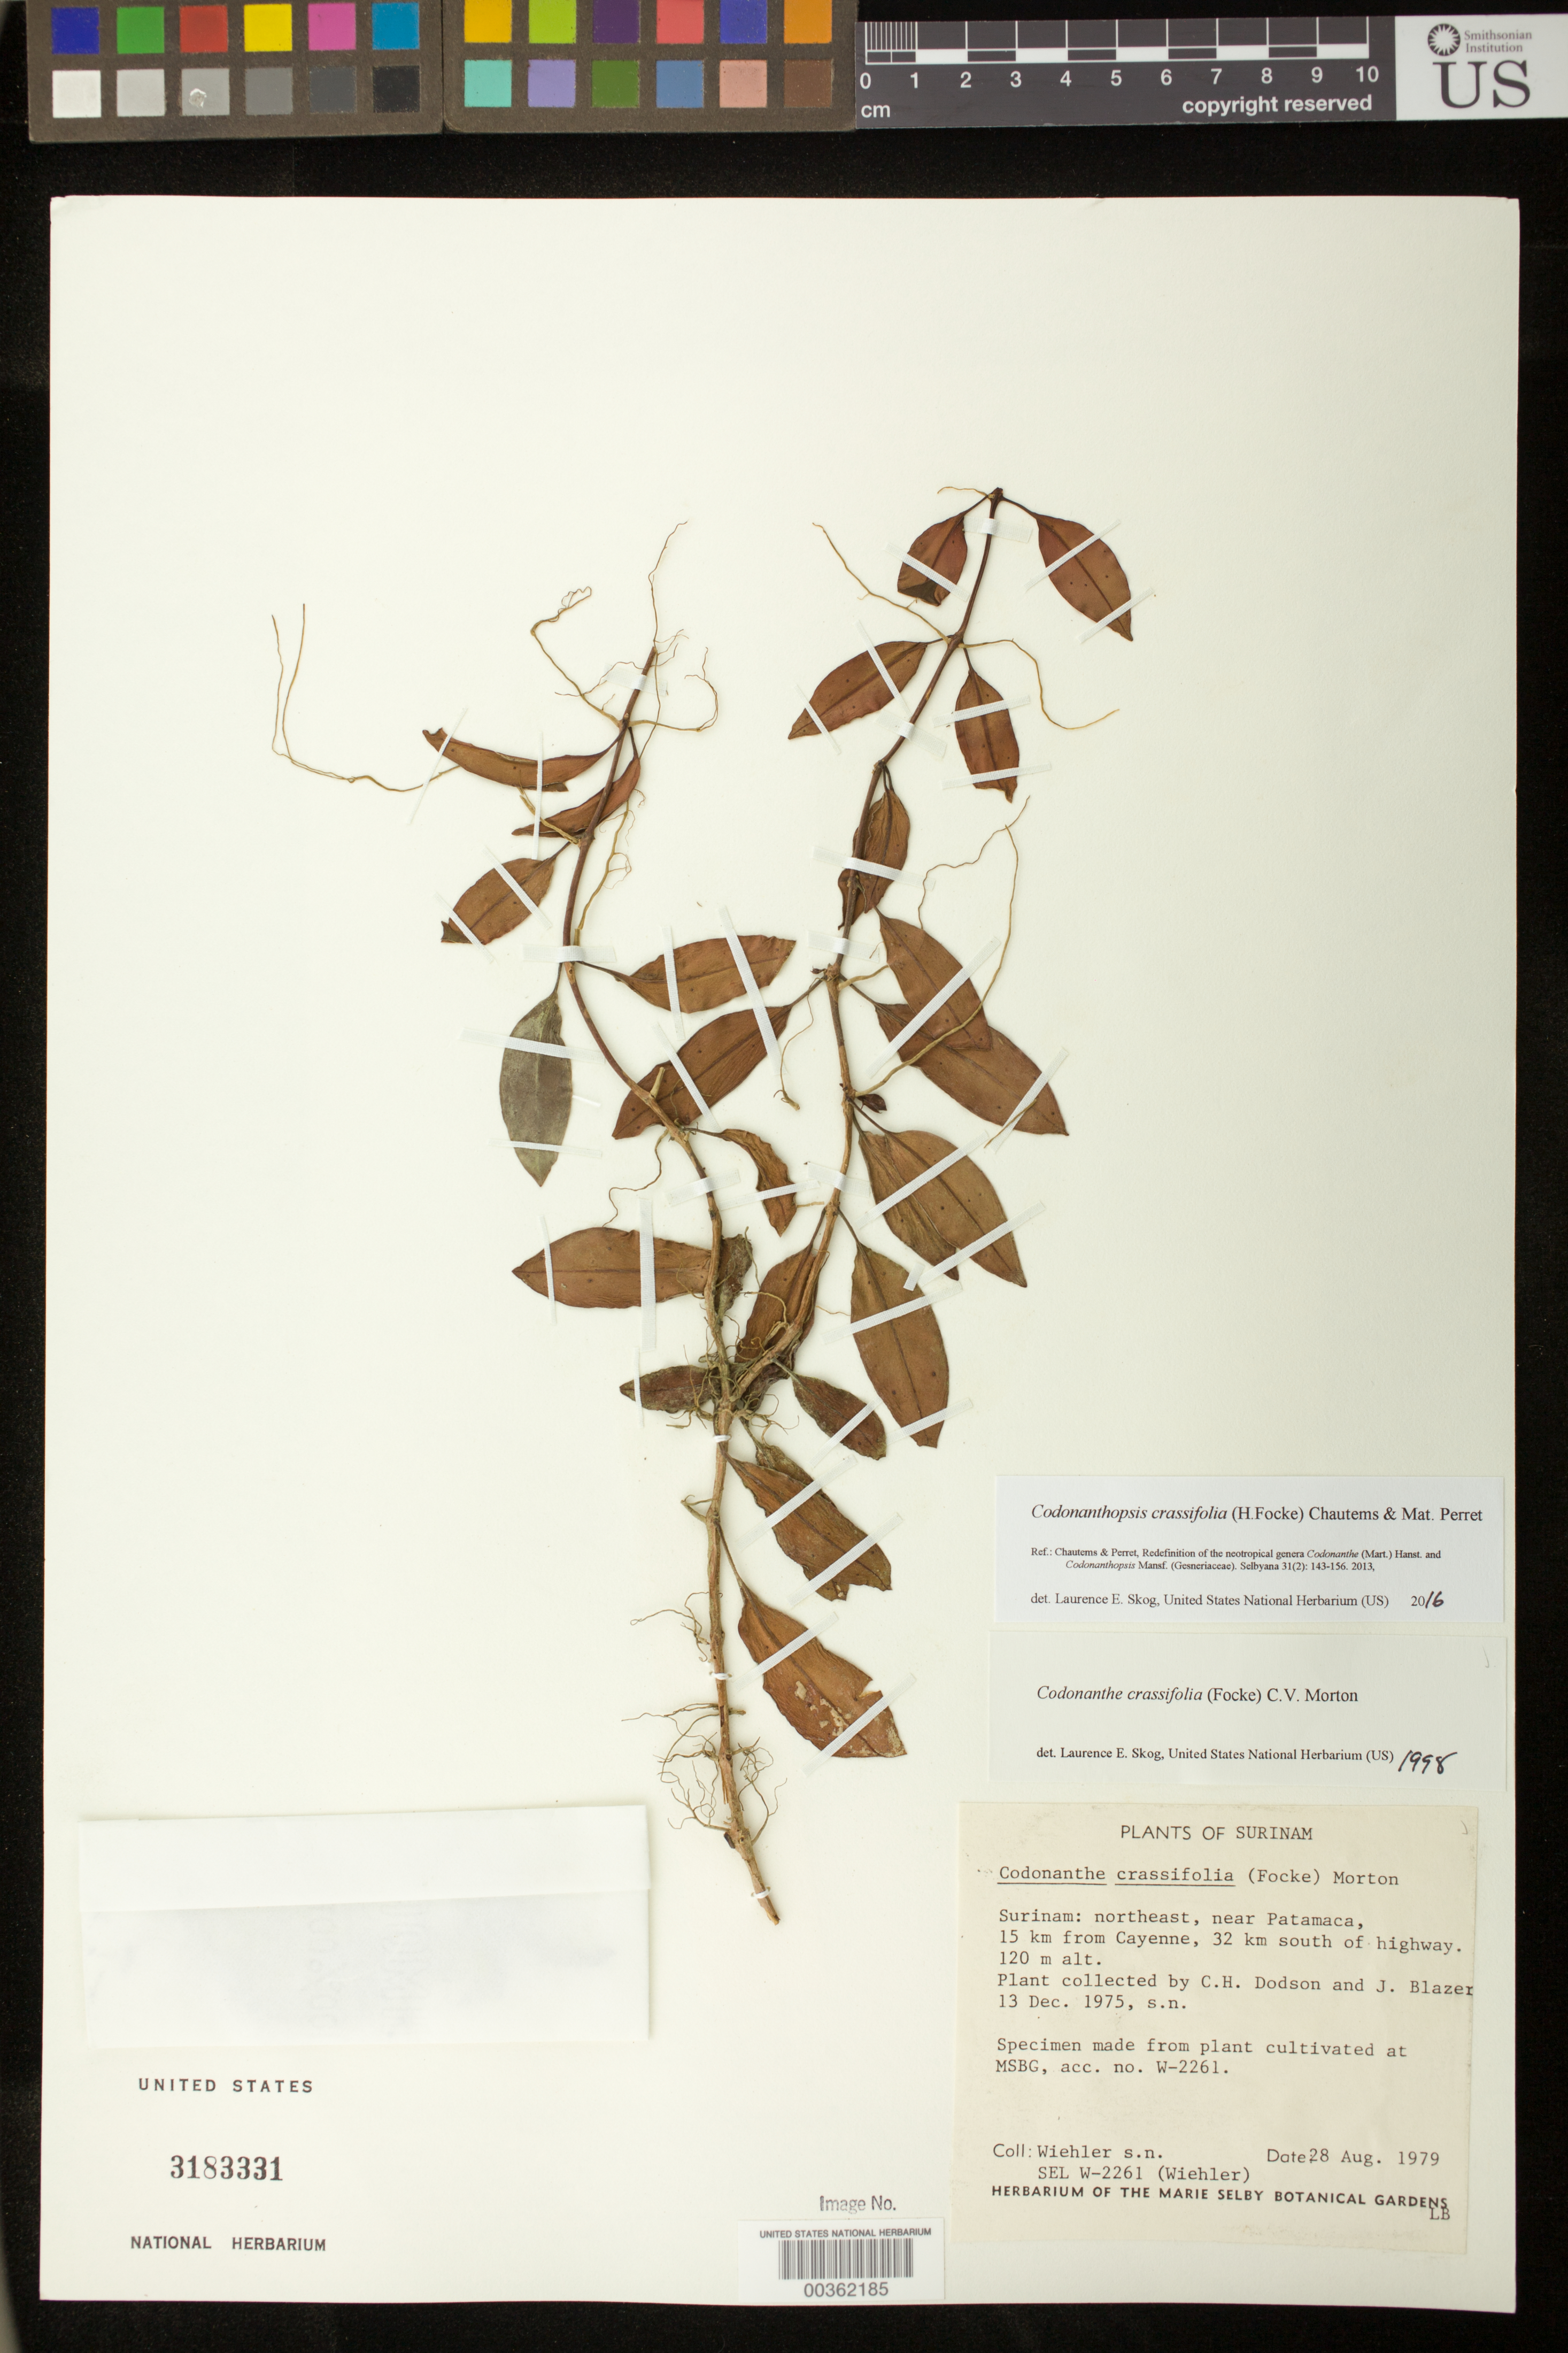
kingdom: Plantae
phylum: Tracheophyta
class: Magnoliopsida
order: Lamiales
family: Gesneriaceae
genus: Codonanthopsis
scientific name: Codonanthopsis crassifolia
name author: (H. Focke) Chautems & Mat.Perret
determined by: Skog, Laurence E.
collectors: H. J. Wiehler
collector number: s.n. [W-2261]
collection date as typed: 28 Aug 1979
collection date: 1979-08-28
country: Suriname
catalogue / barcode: US 3183331